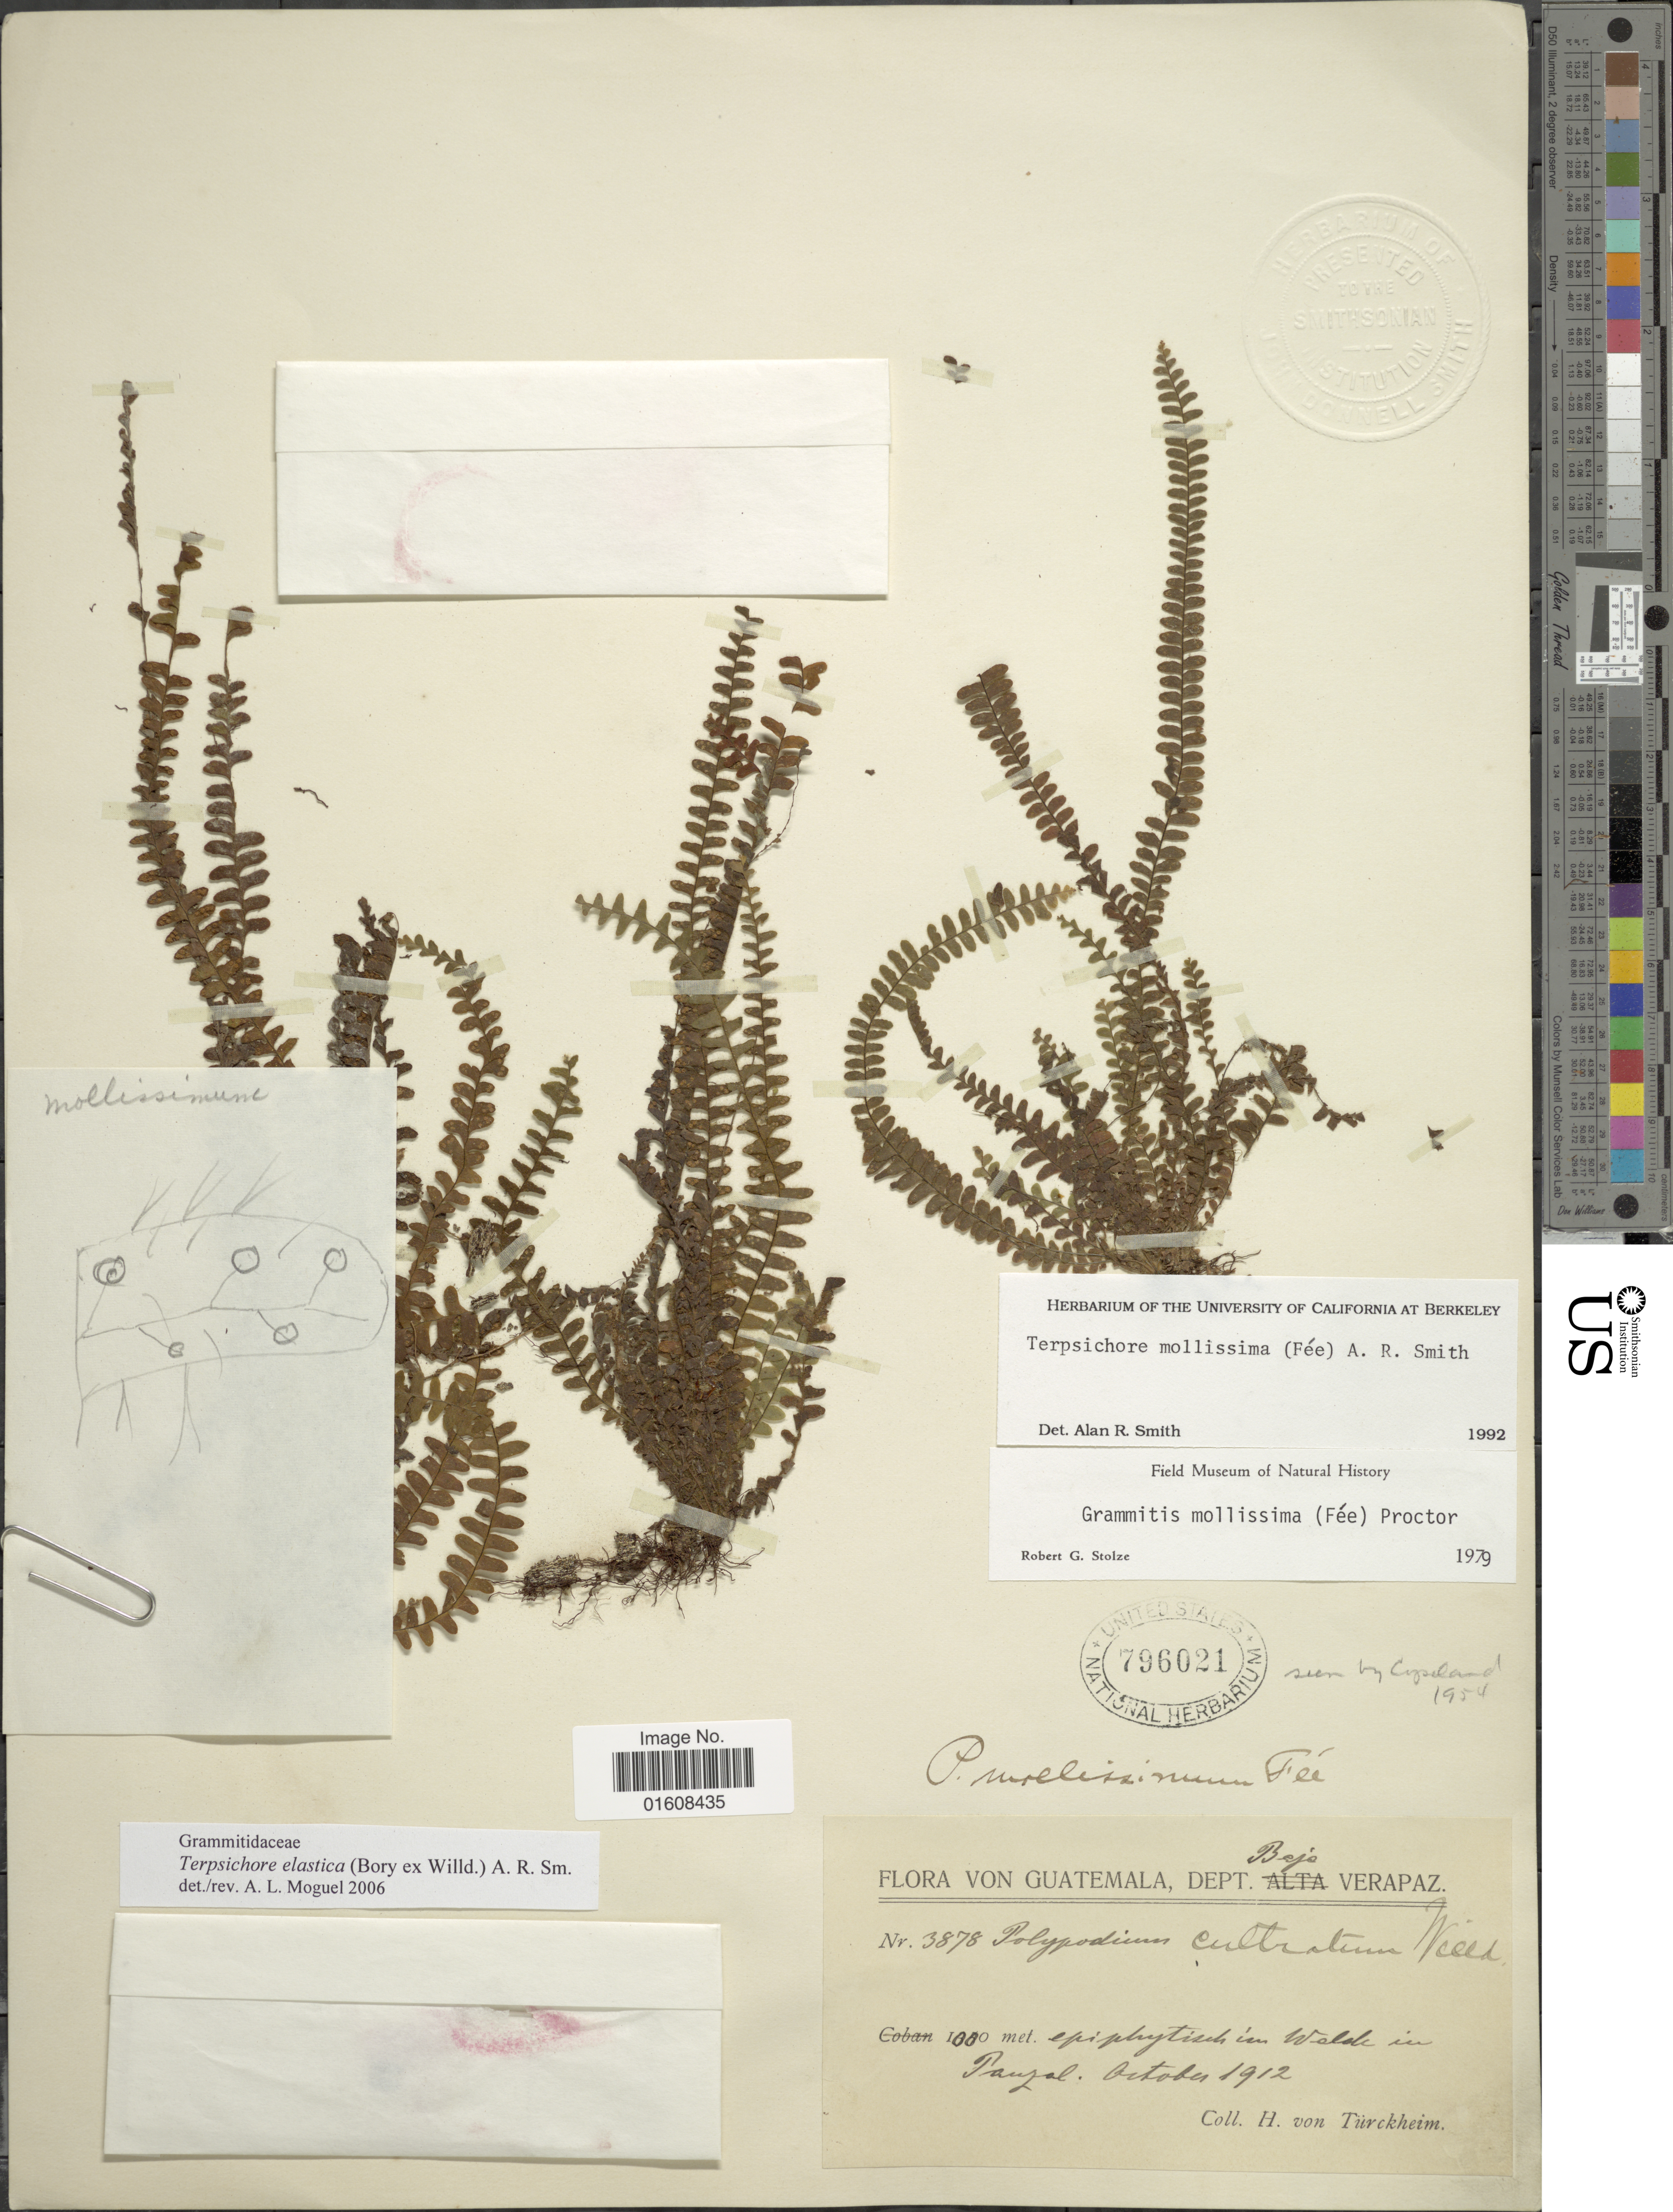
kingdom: Plantae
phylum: Tracheophyta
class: Polypodiopsida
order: Polypodiales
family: Polypodiaceae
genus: Alansmia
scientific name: Alansmia elastica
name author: (Bory ex Willd.) Moguel & M. Kessler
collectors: H. von Türckheim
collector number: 3878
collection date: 1912-10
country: Guatemala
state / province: Baja Verapaz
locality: Im walde in Panzal [in the forest in Pansal]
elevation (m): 1000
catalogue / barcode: US 796021